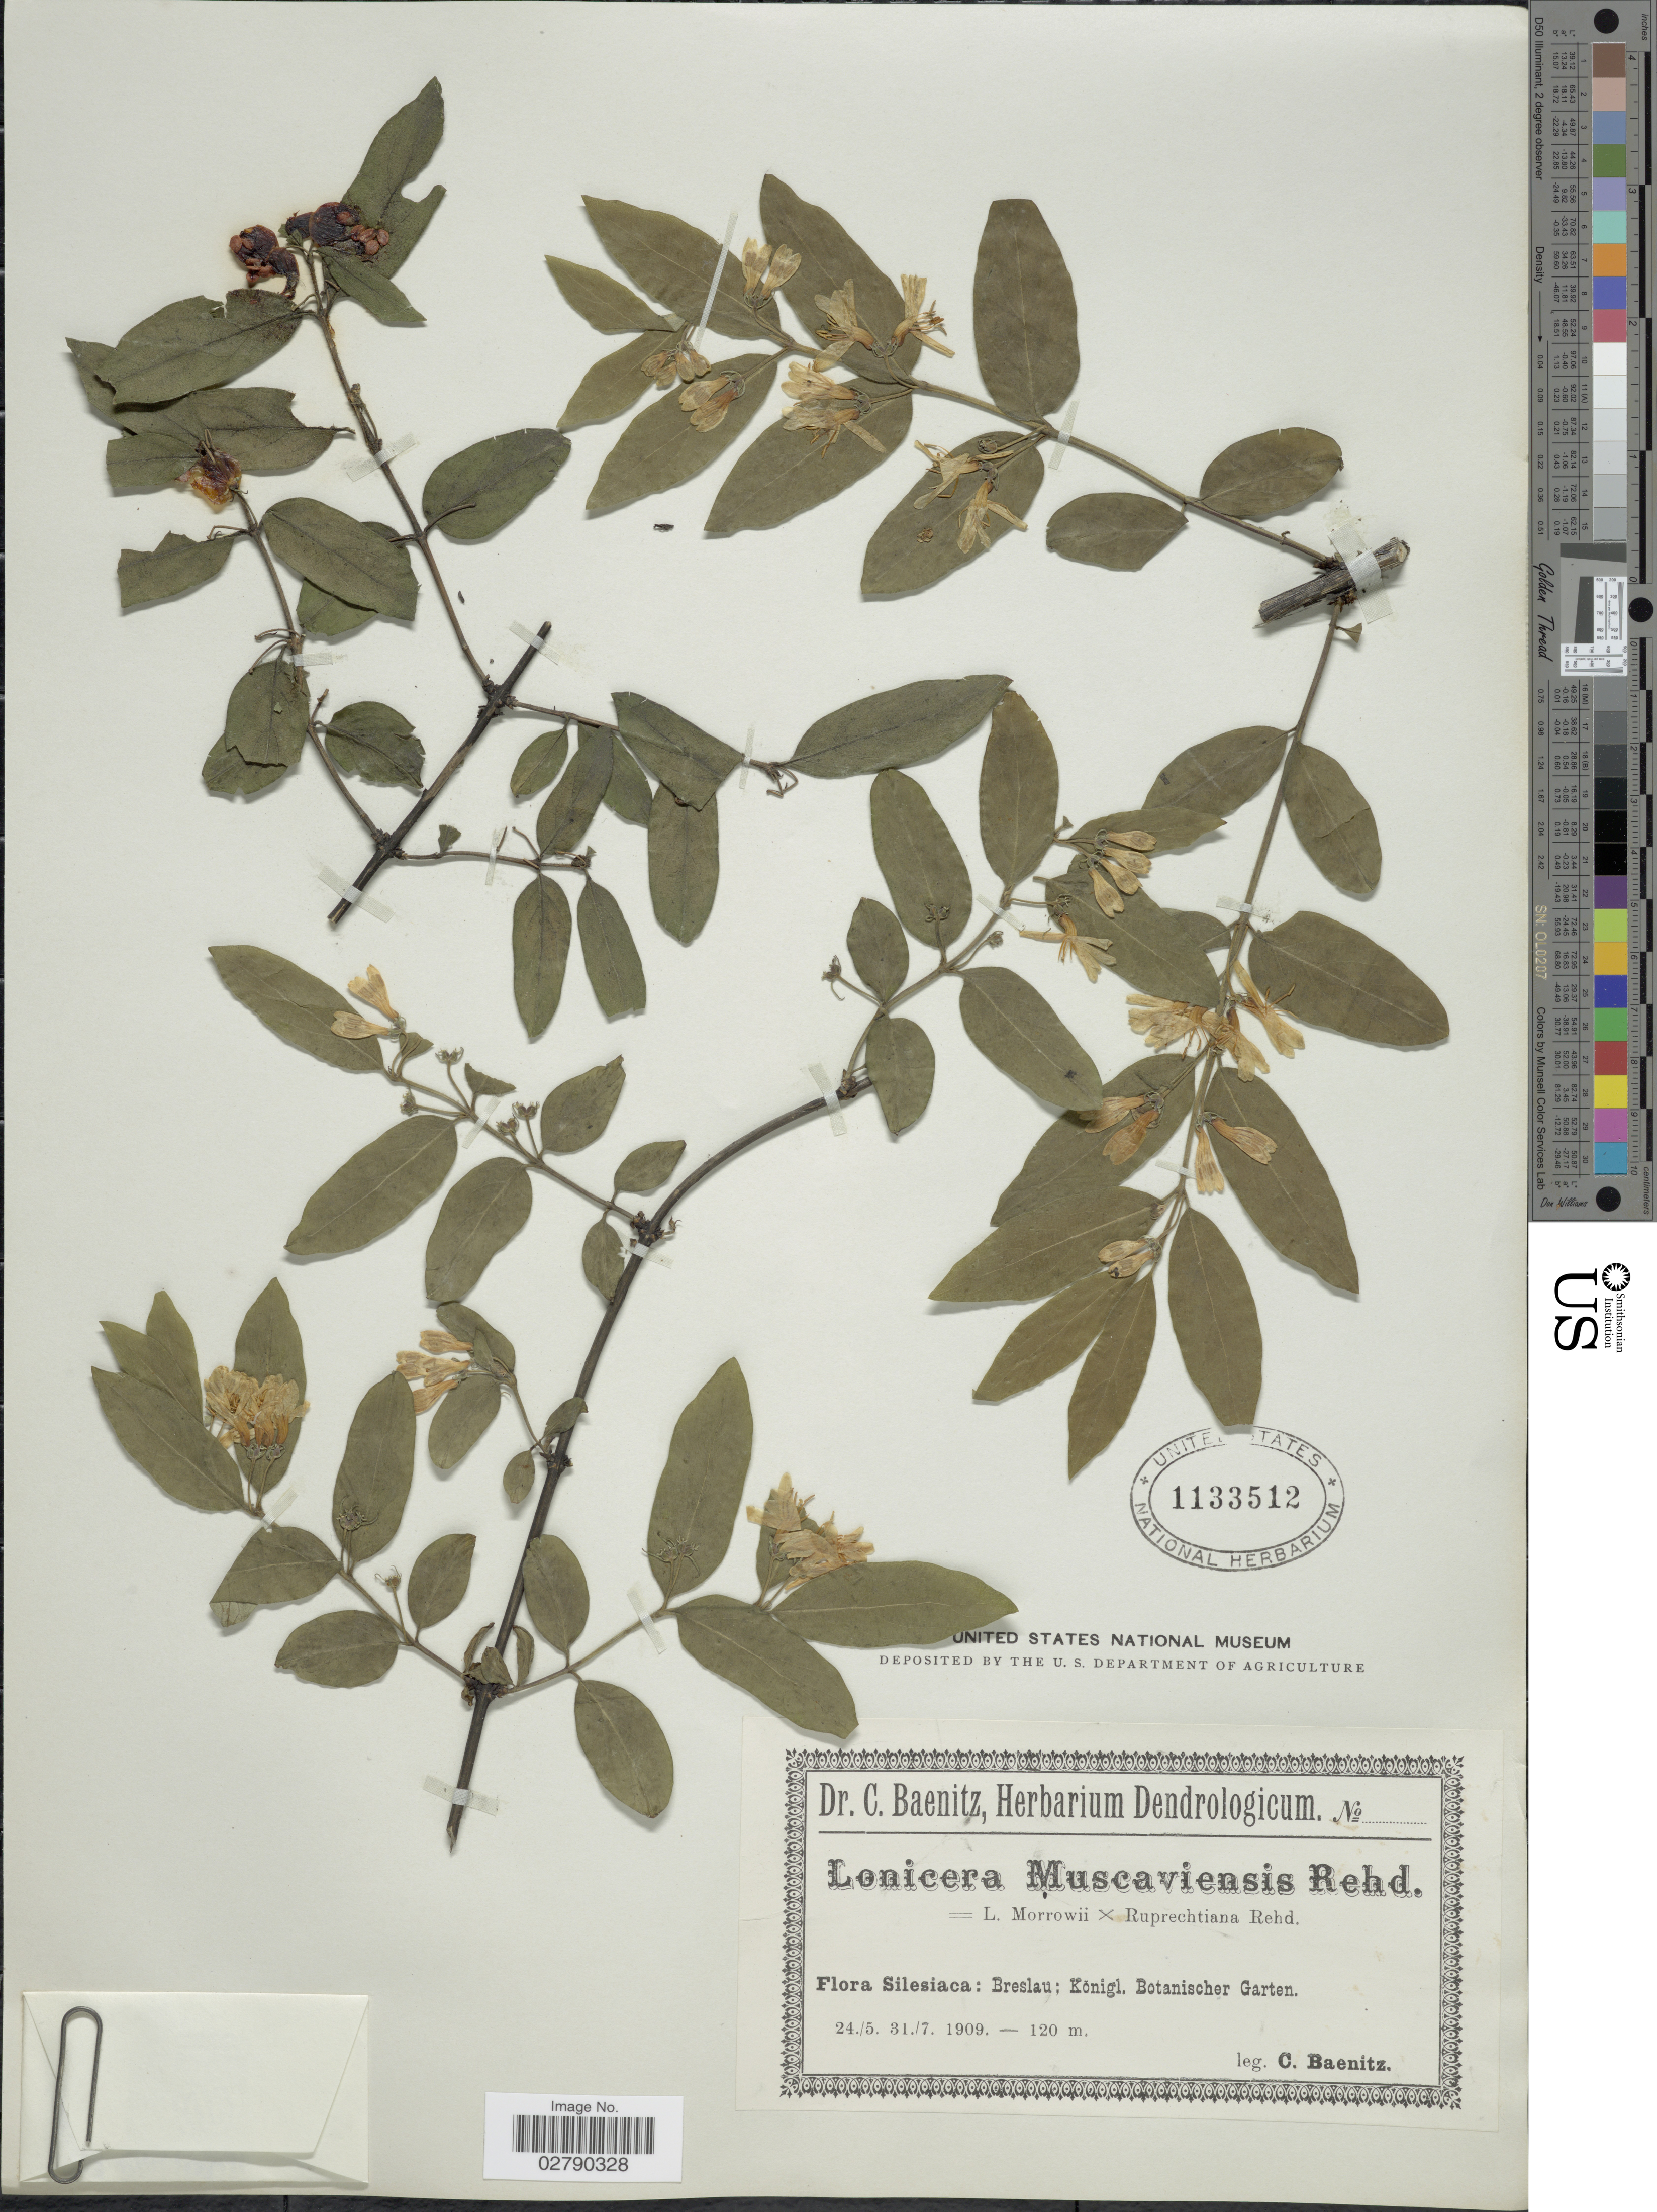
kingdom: Plantae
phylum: Tracheophyta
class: Magnoliopsida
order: Dipsacales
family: Caprifoliaceae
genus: Lonicera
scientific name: Lonicera x muscaviensis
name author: Rehder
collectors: C. G. Baenitz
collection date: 1909-05-24/1909-07-31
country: Poland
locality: Silesiaca: Breslau; Königl. Botanischer Garten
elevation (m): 120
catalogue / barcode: US 1133512